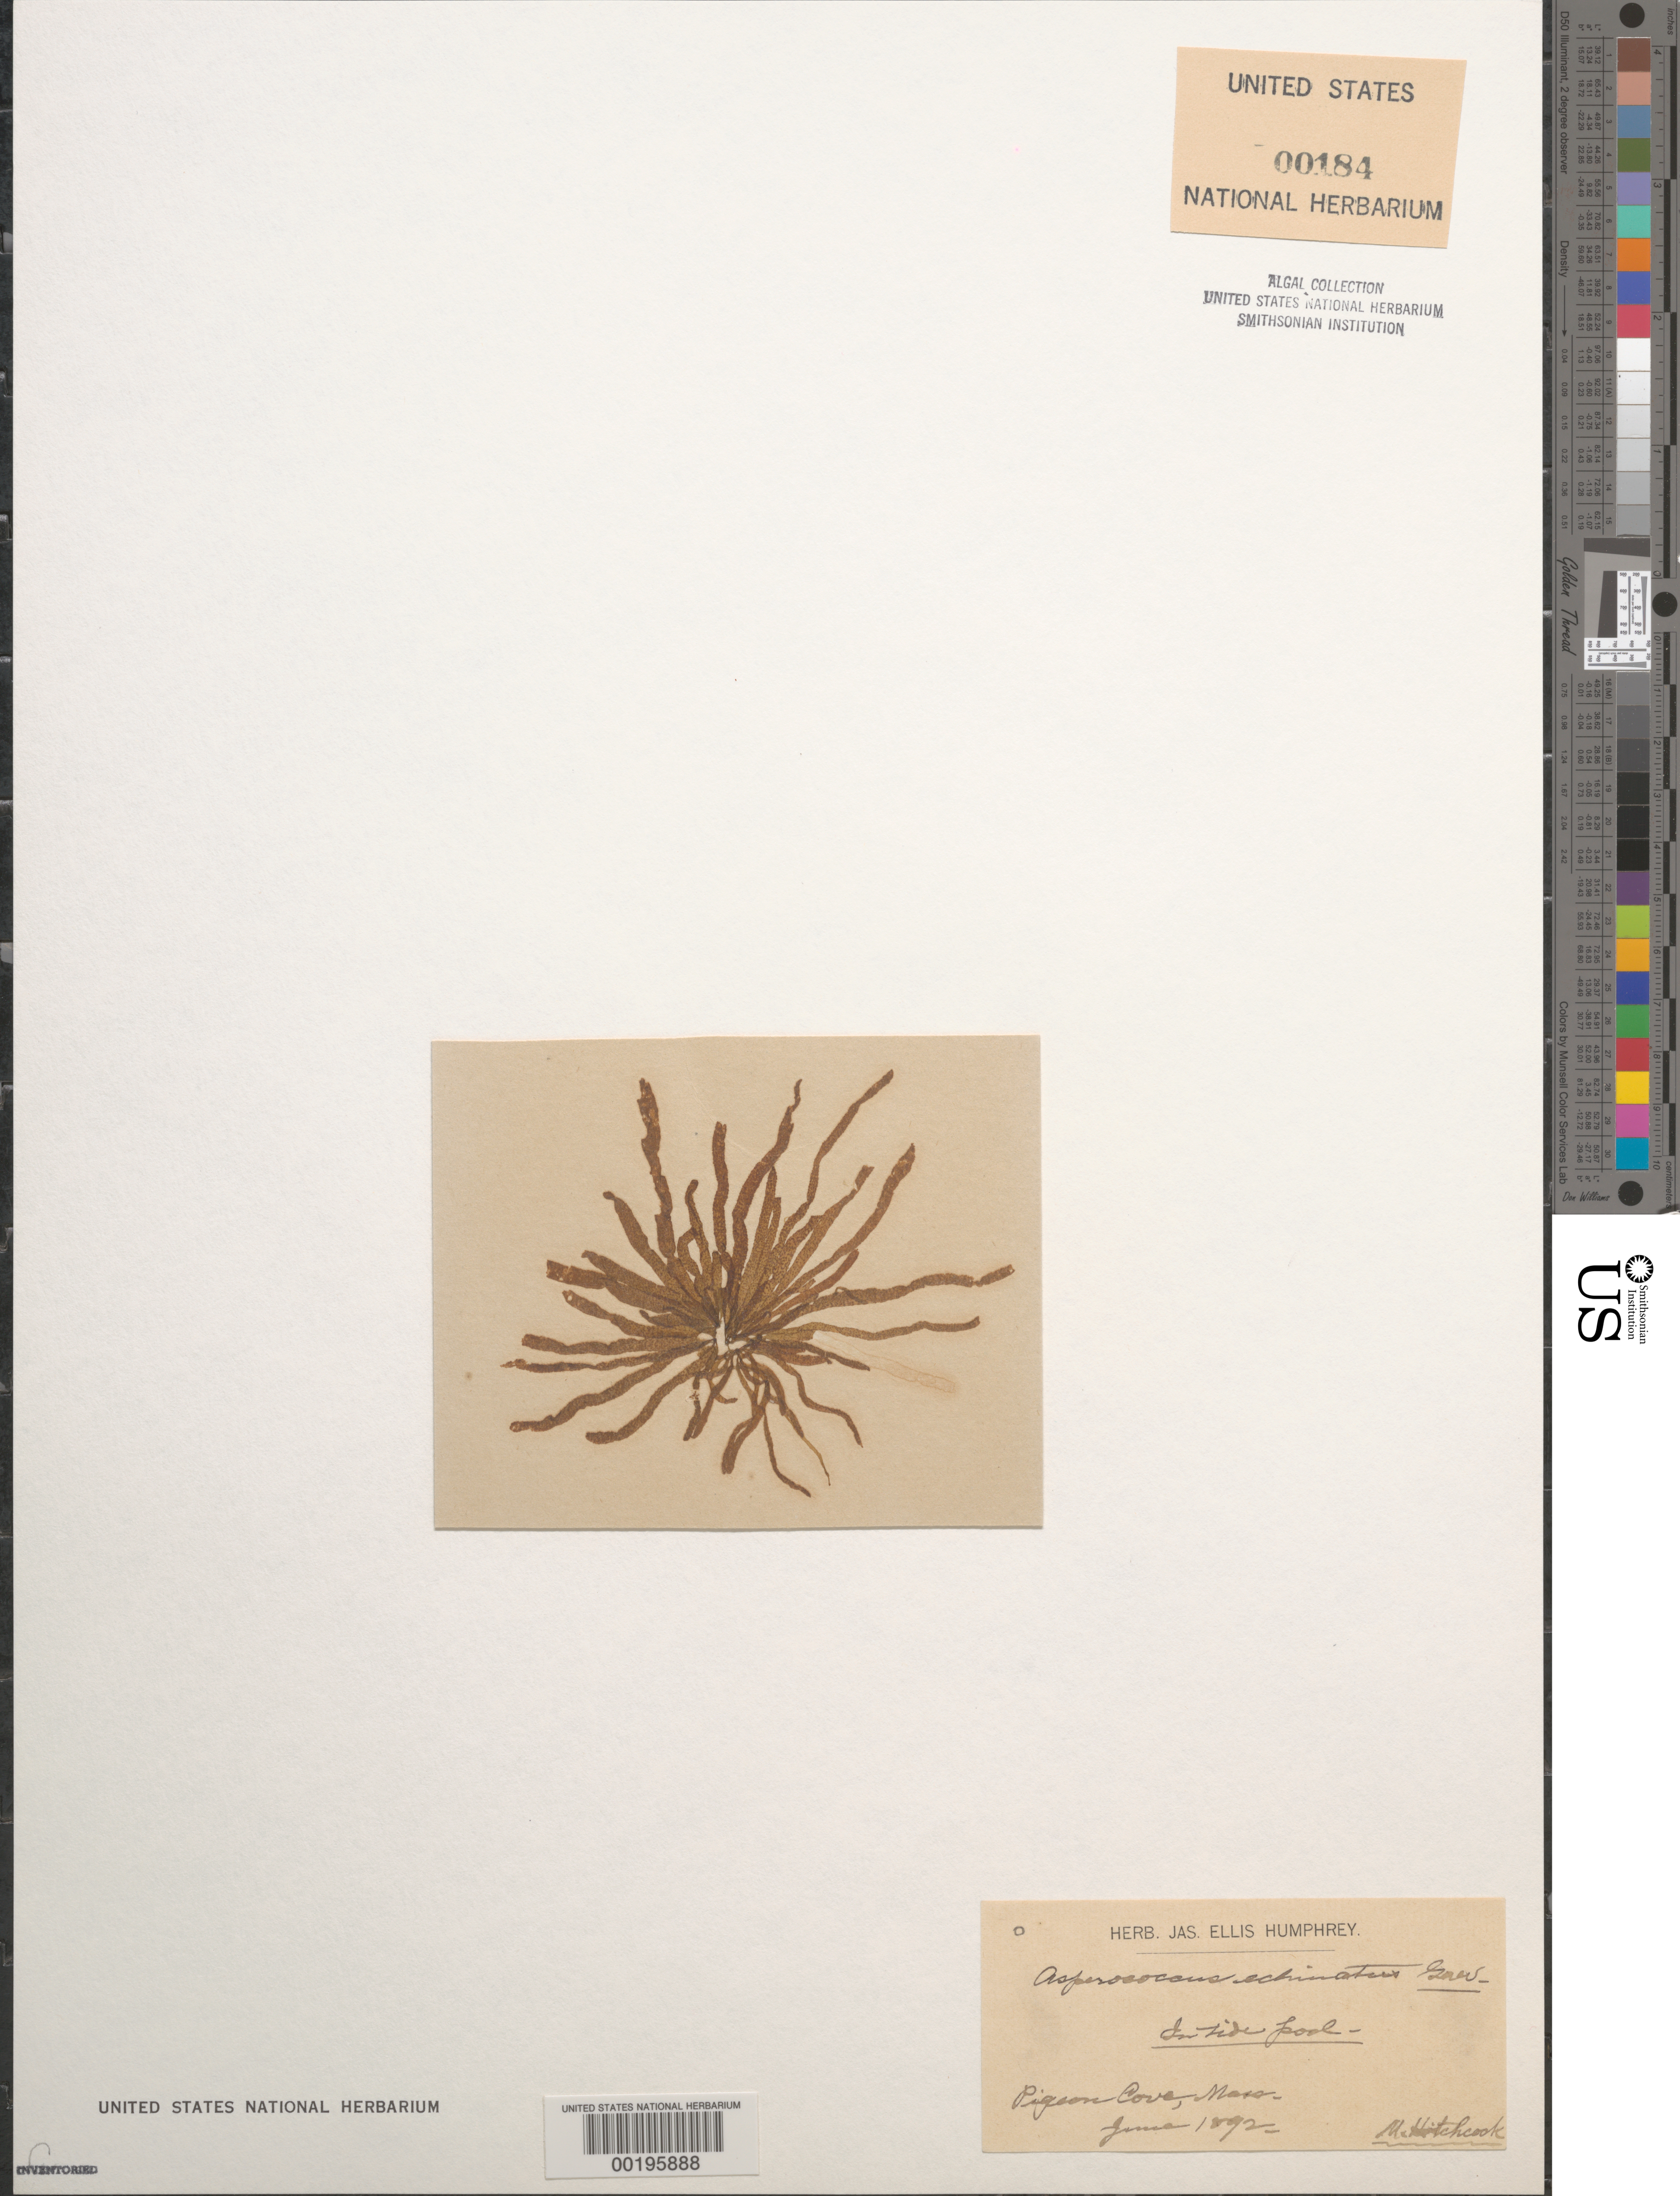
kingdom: Chromista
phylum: Ochrophyta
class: Phaeophyceae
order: Ectocarpales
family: Chordariaceae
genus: Asperococcus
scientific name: Asperococcus fistulosus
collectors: M. Hitchcock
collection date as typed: Jun 1892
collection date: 1892-06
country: United States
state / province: Massachusetts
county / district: Essex County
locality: Pigeon Cove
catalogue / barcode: US 184